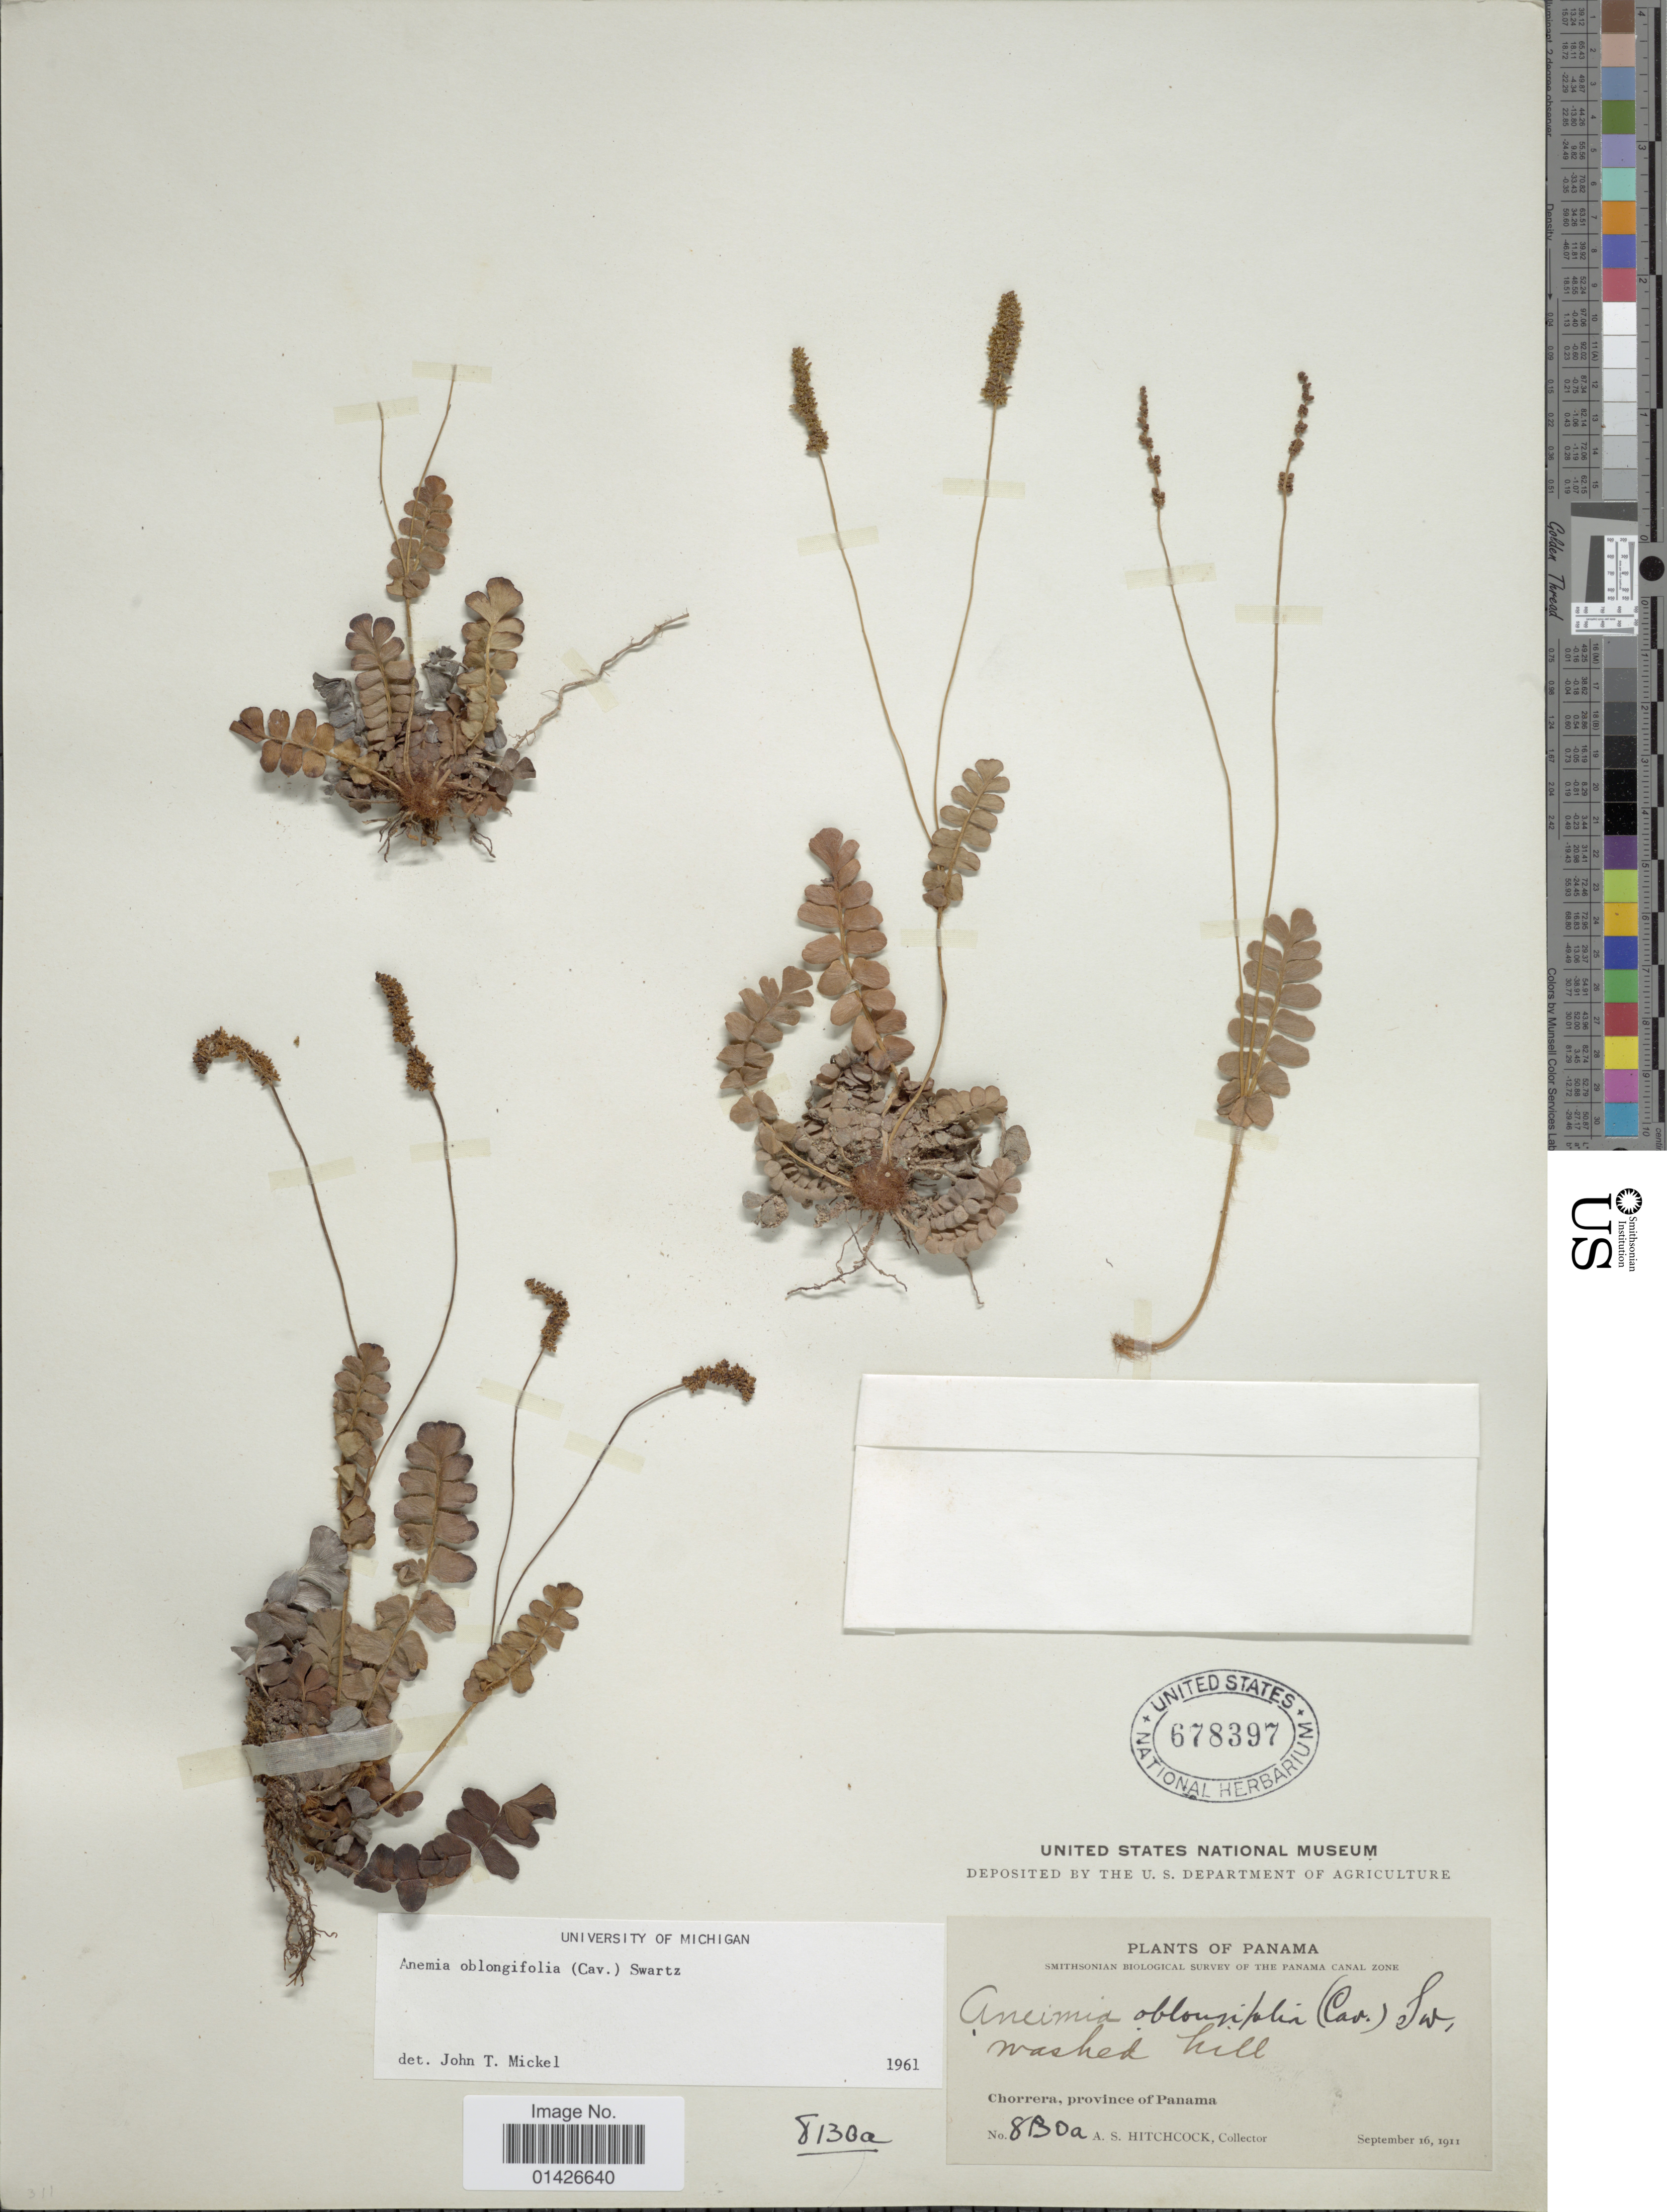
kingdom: Plantae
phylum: Tracheophyta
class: Polypodiopsida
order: Schizaeales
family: Anemiaceae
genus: Anemia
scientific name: Anemia oblongifolia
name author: (Cav.) Sw.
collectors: A. S. Hitchcock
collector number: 8130a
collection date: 1911-09-16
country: Panama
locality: Chorrera, province of Panama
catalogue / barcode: US 678397